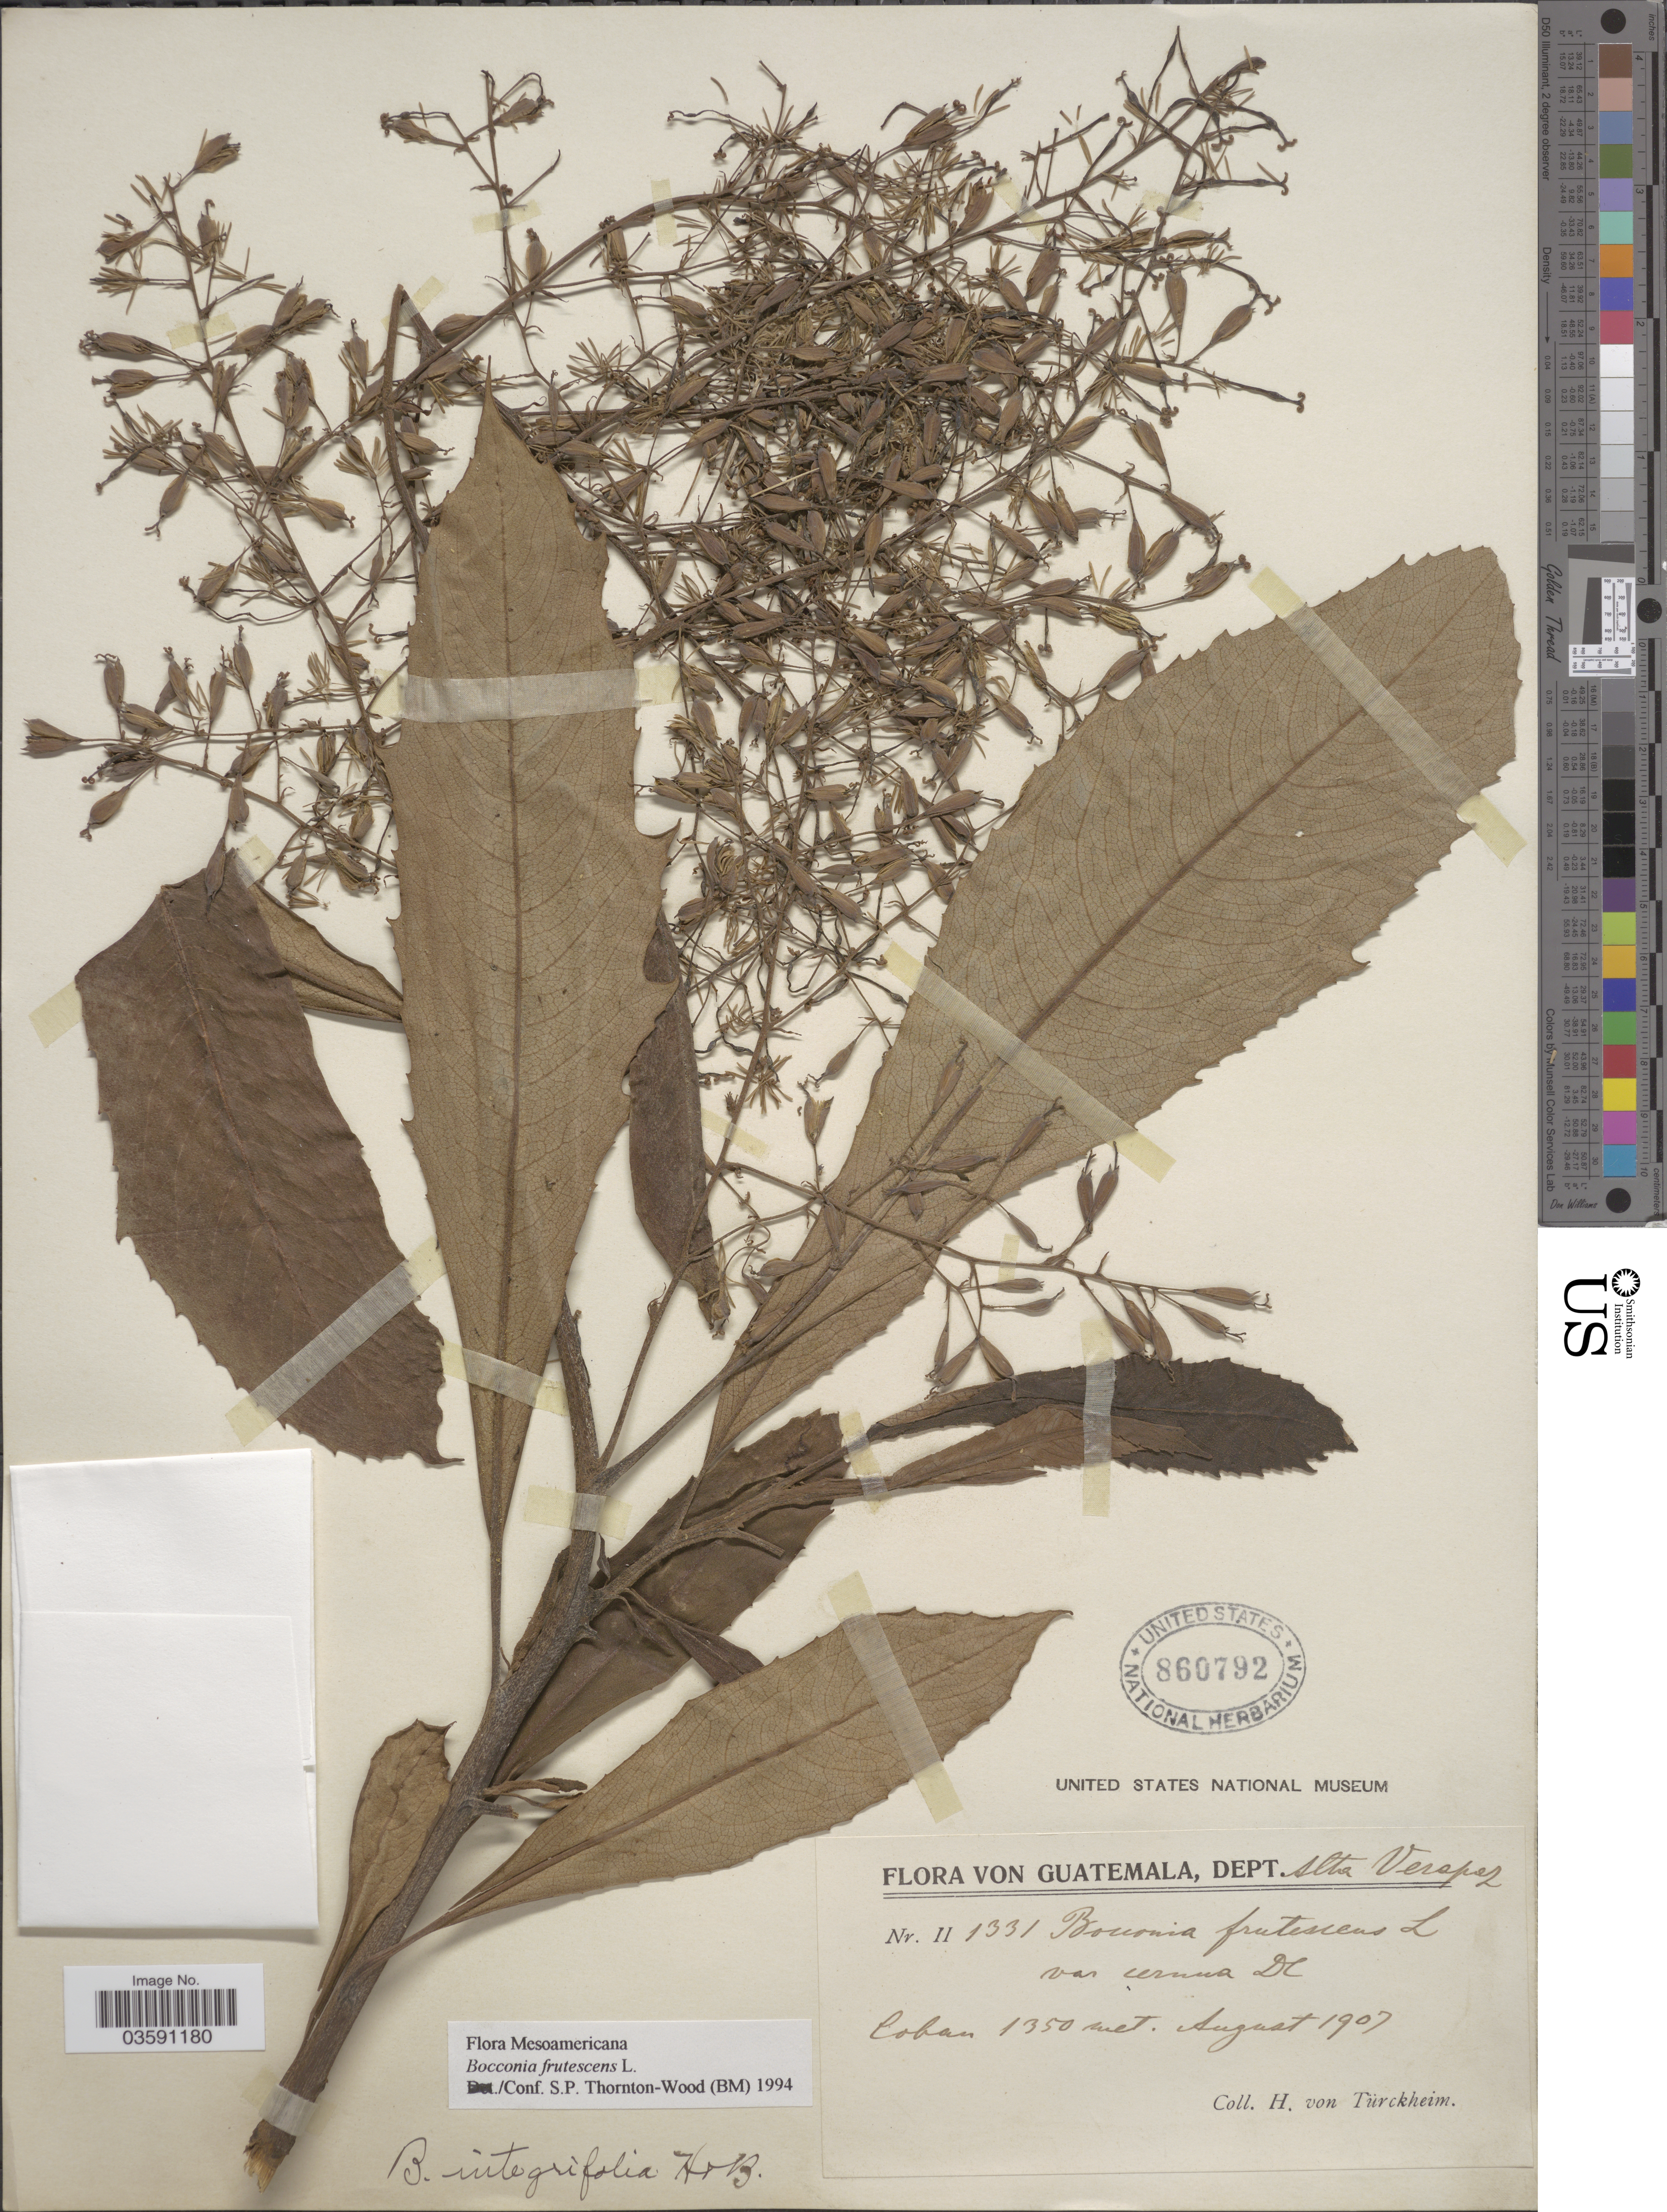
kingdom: Plantae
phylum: Tracheophyta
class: Magnoliopsida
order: Ranunculales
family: Papaveraceae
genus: Bocconia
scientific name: Bocconia frutescens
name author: L.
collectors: H. von Türckheim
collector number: II1331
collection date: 1907-08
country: Guatemala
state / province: Alta Verapaz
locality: Dept. Alta Verapaz. Coban.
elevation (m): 1350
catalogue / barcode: US 860792